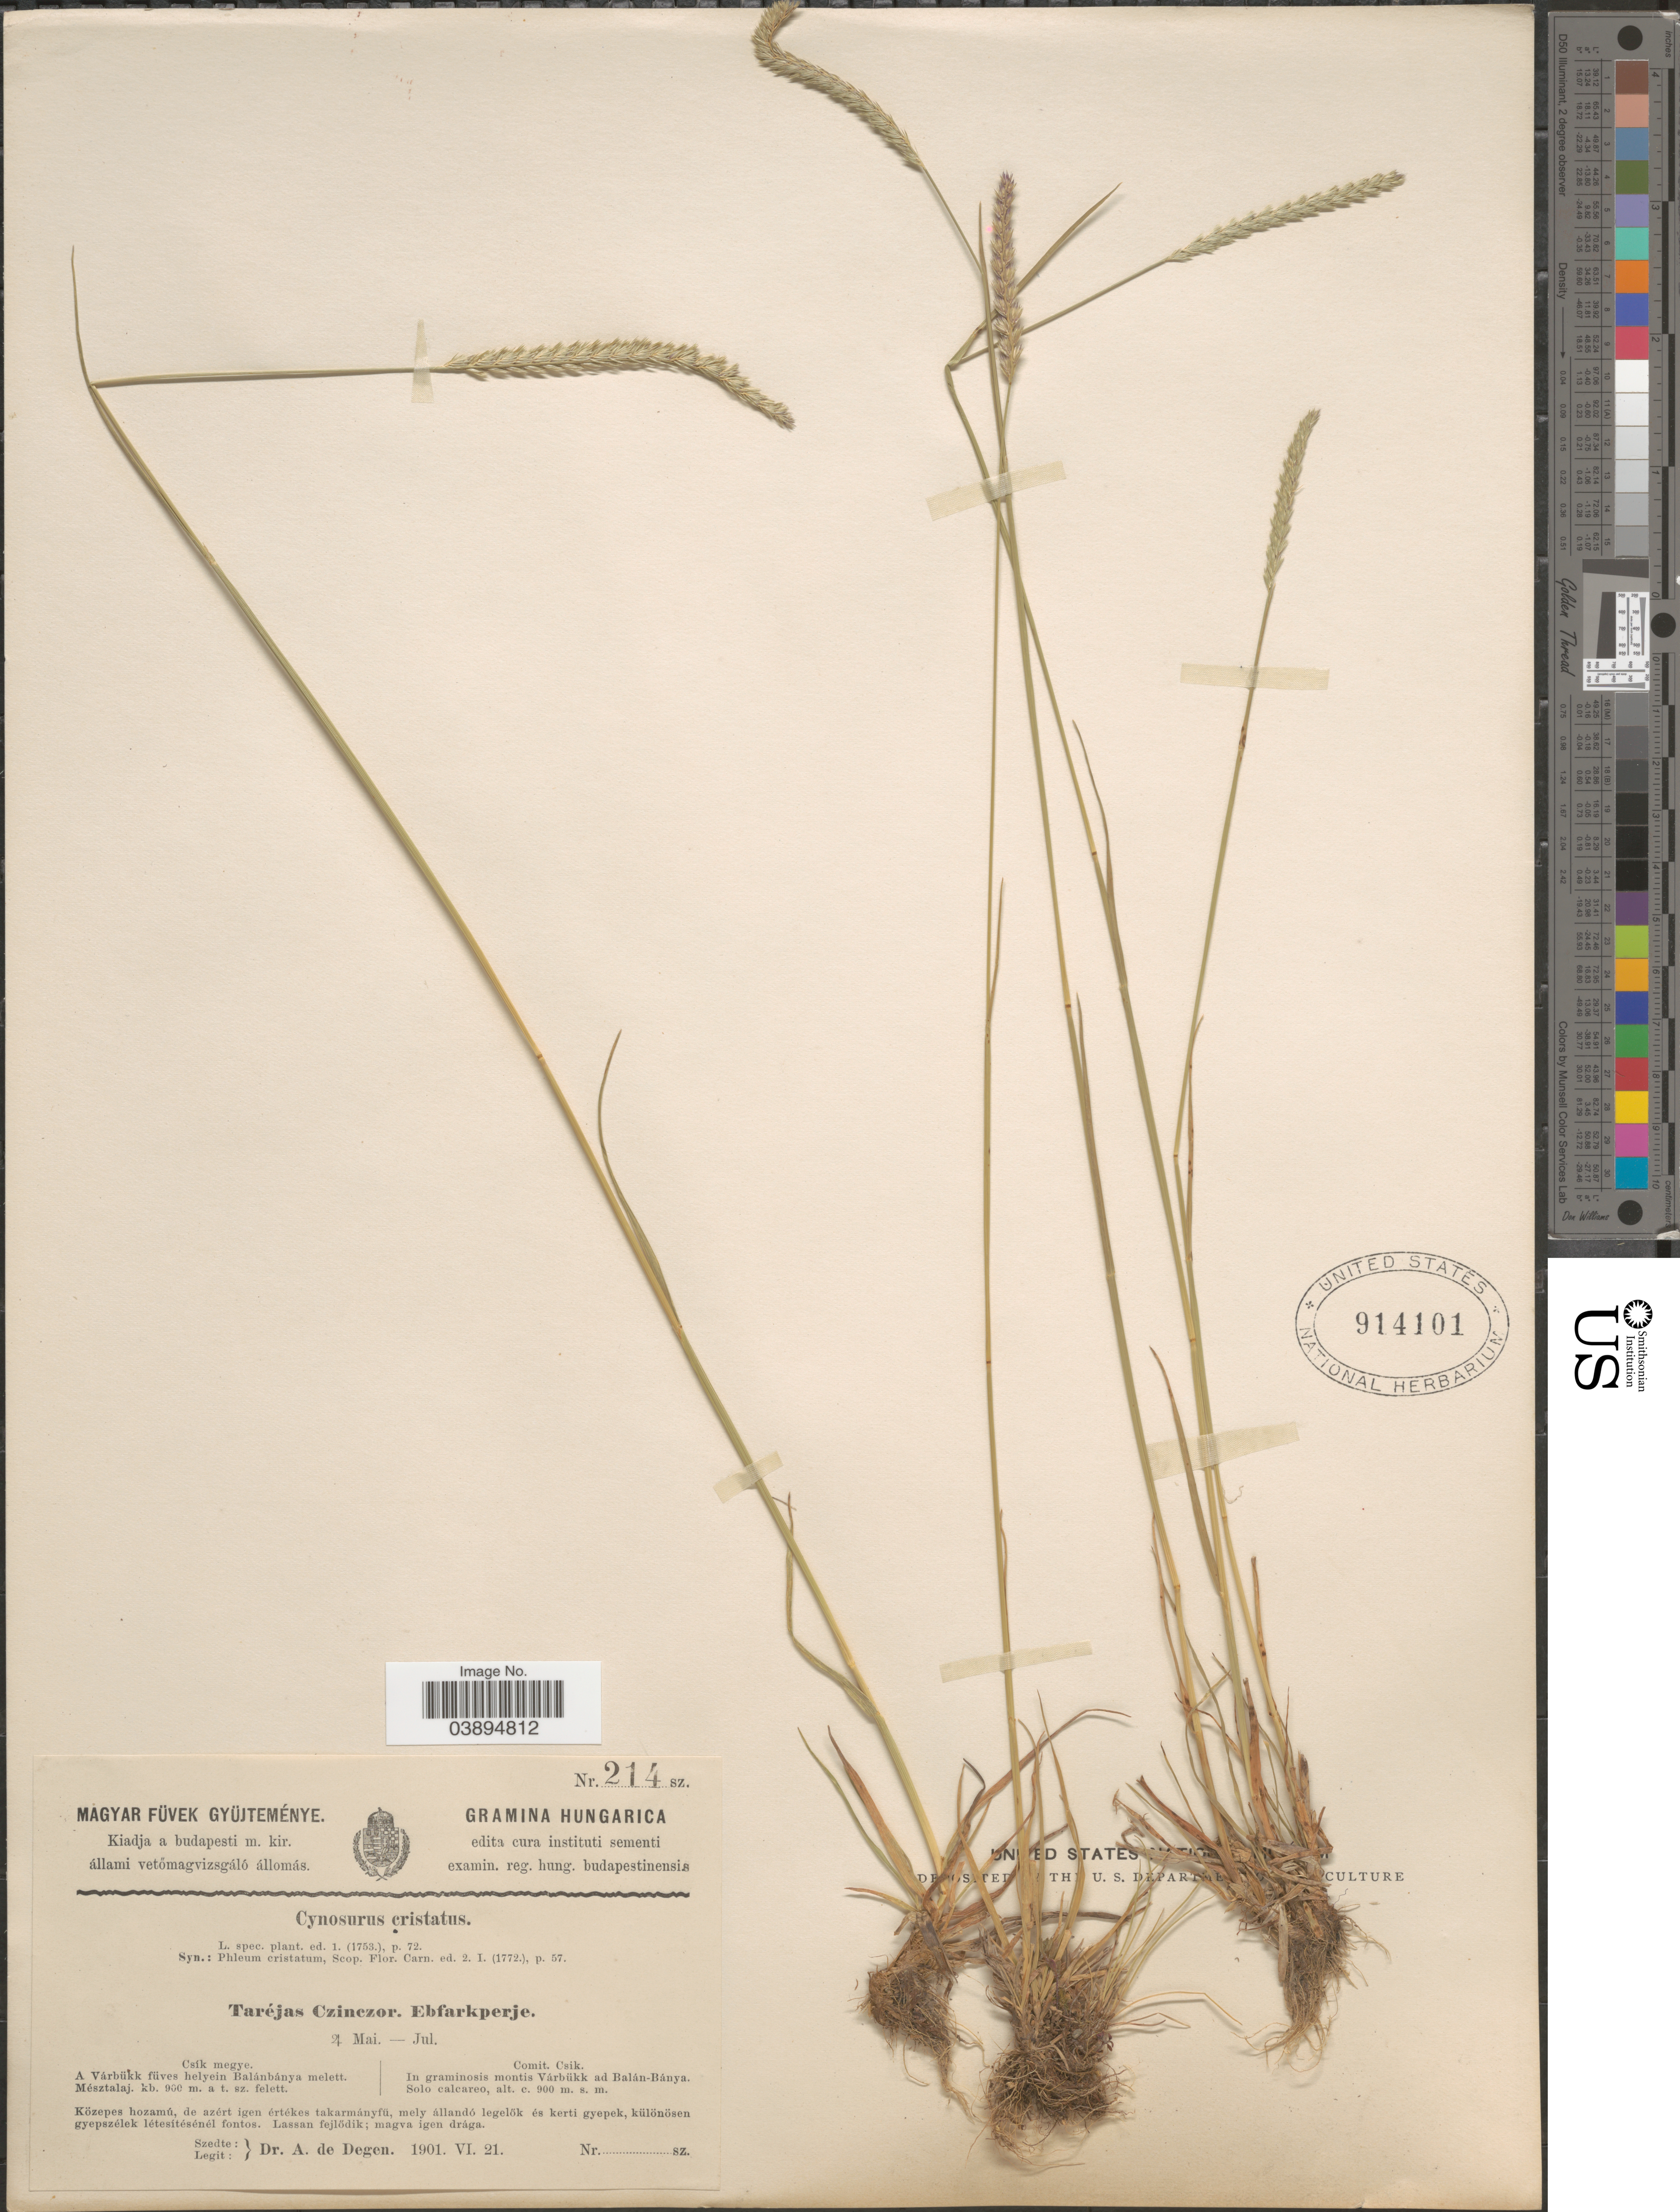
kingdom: Plantae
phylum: Tracheophyta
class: Liliopsida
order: Poales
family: Poaceae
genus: Cynosurus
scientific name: Cynosurus cristatus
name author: L.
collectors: A. Degen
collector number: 214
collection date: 1901-06-21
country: Romania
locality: Hungarica. Comit. Csik. In graminosis montis Várbükk ad Balán-Bánya. Solo calcareo.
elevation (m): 900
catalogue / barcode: US 914101